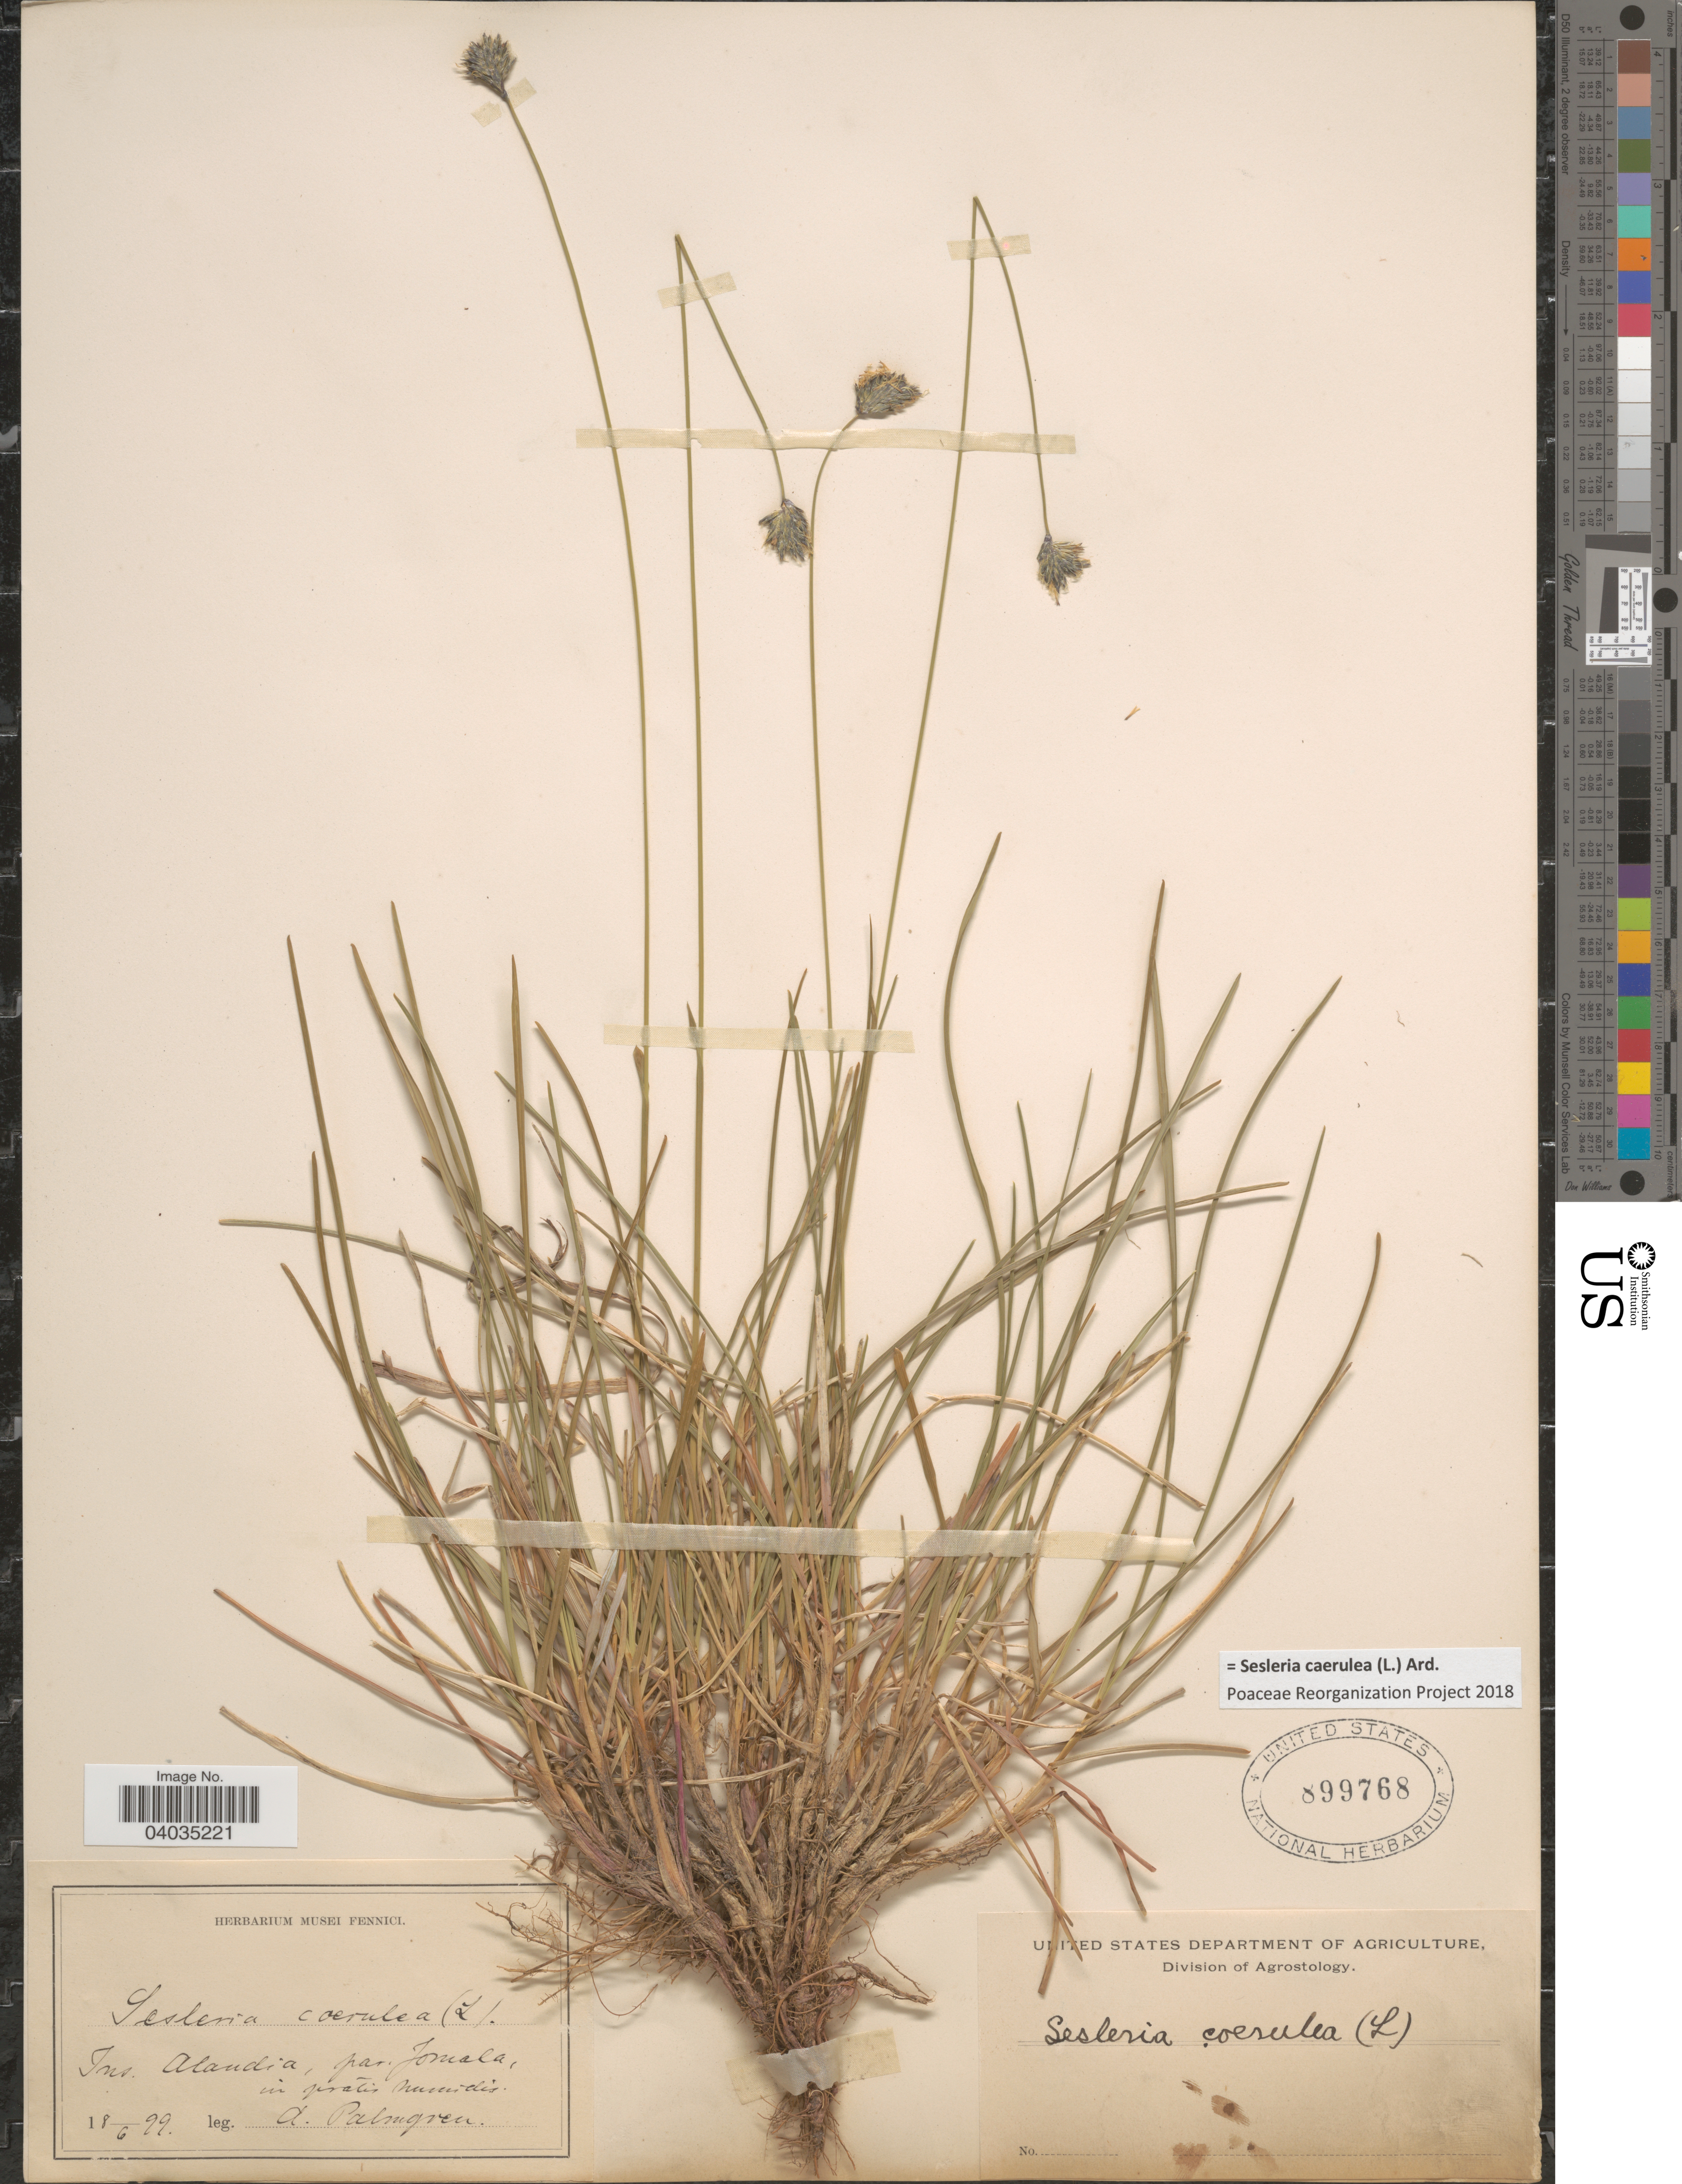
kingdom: Plantae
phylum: Tracheophyta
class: Liliopsida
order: Poales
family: Poaceae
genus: Sesleria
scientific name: Sesleria caerulea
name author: (L.) Ard.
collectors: A. Palmgren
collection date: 1899-06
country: Finland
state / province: Ahvenanmaa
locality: Ins. Alandia, par. Jomala, in pratis humidis.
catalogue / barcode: US 899768